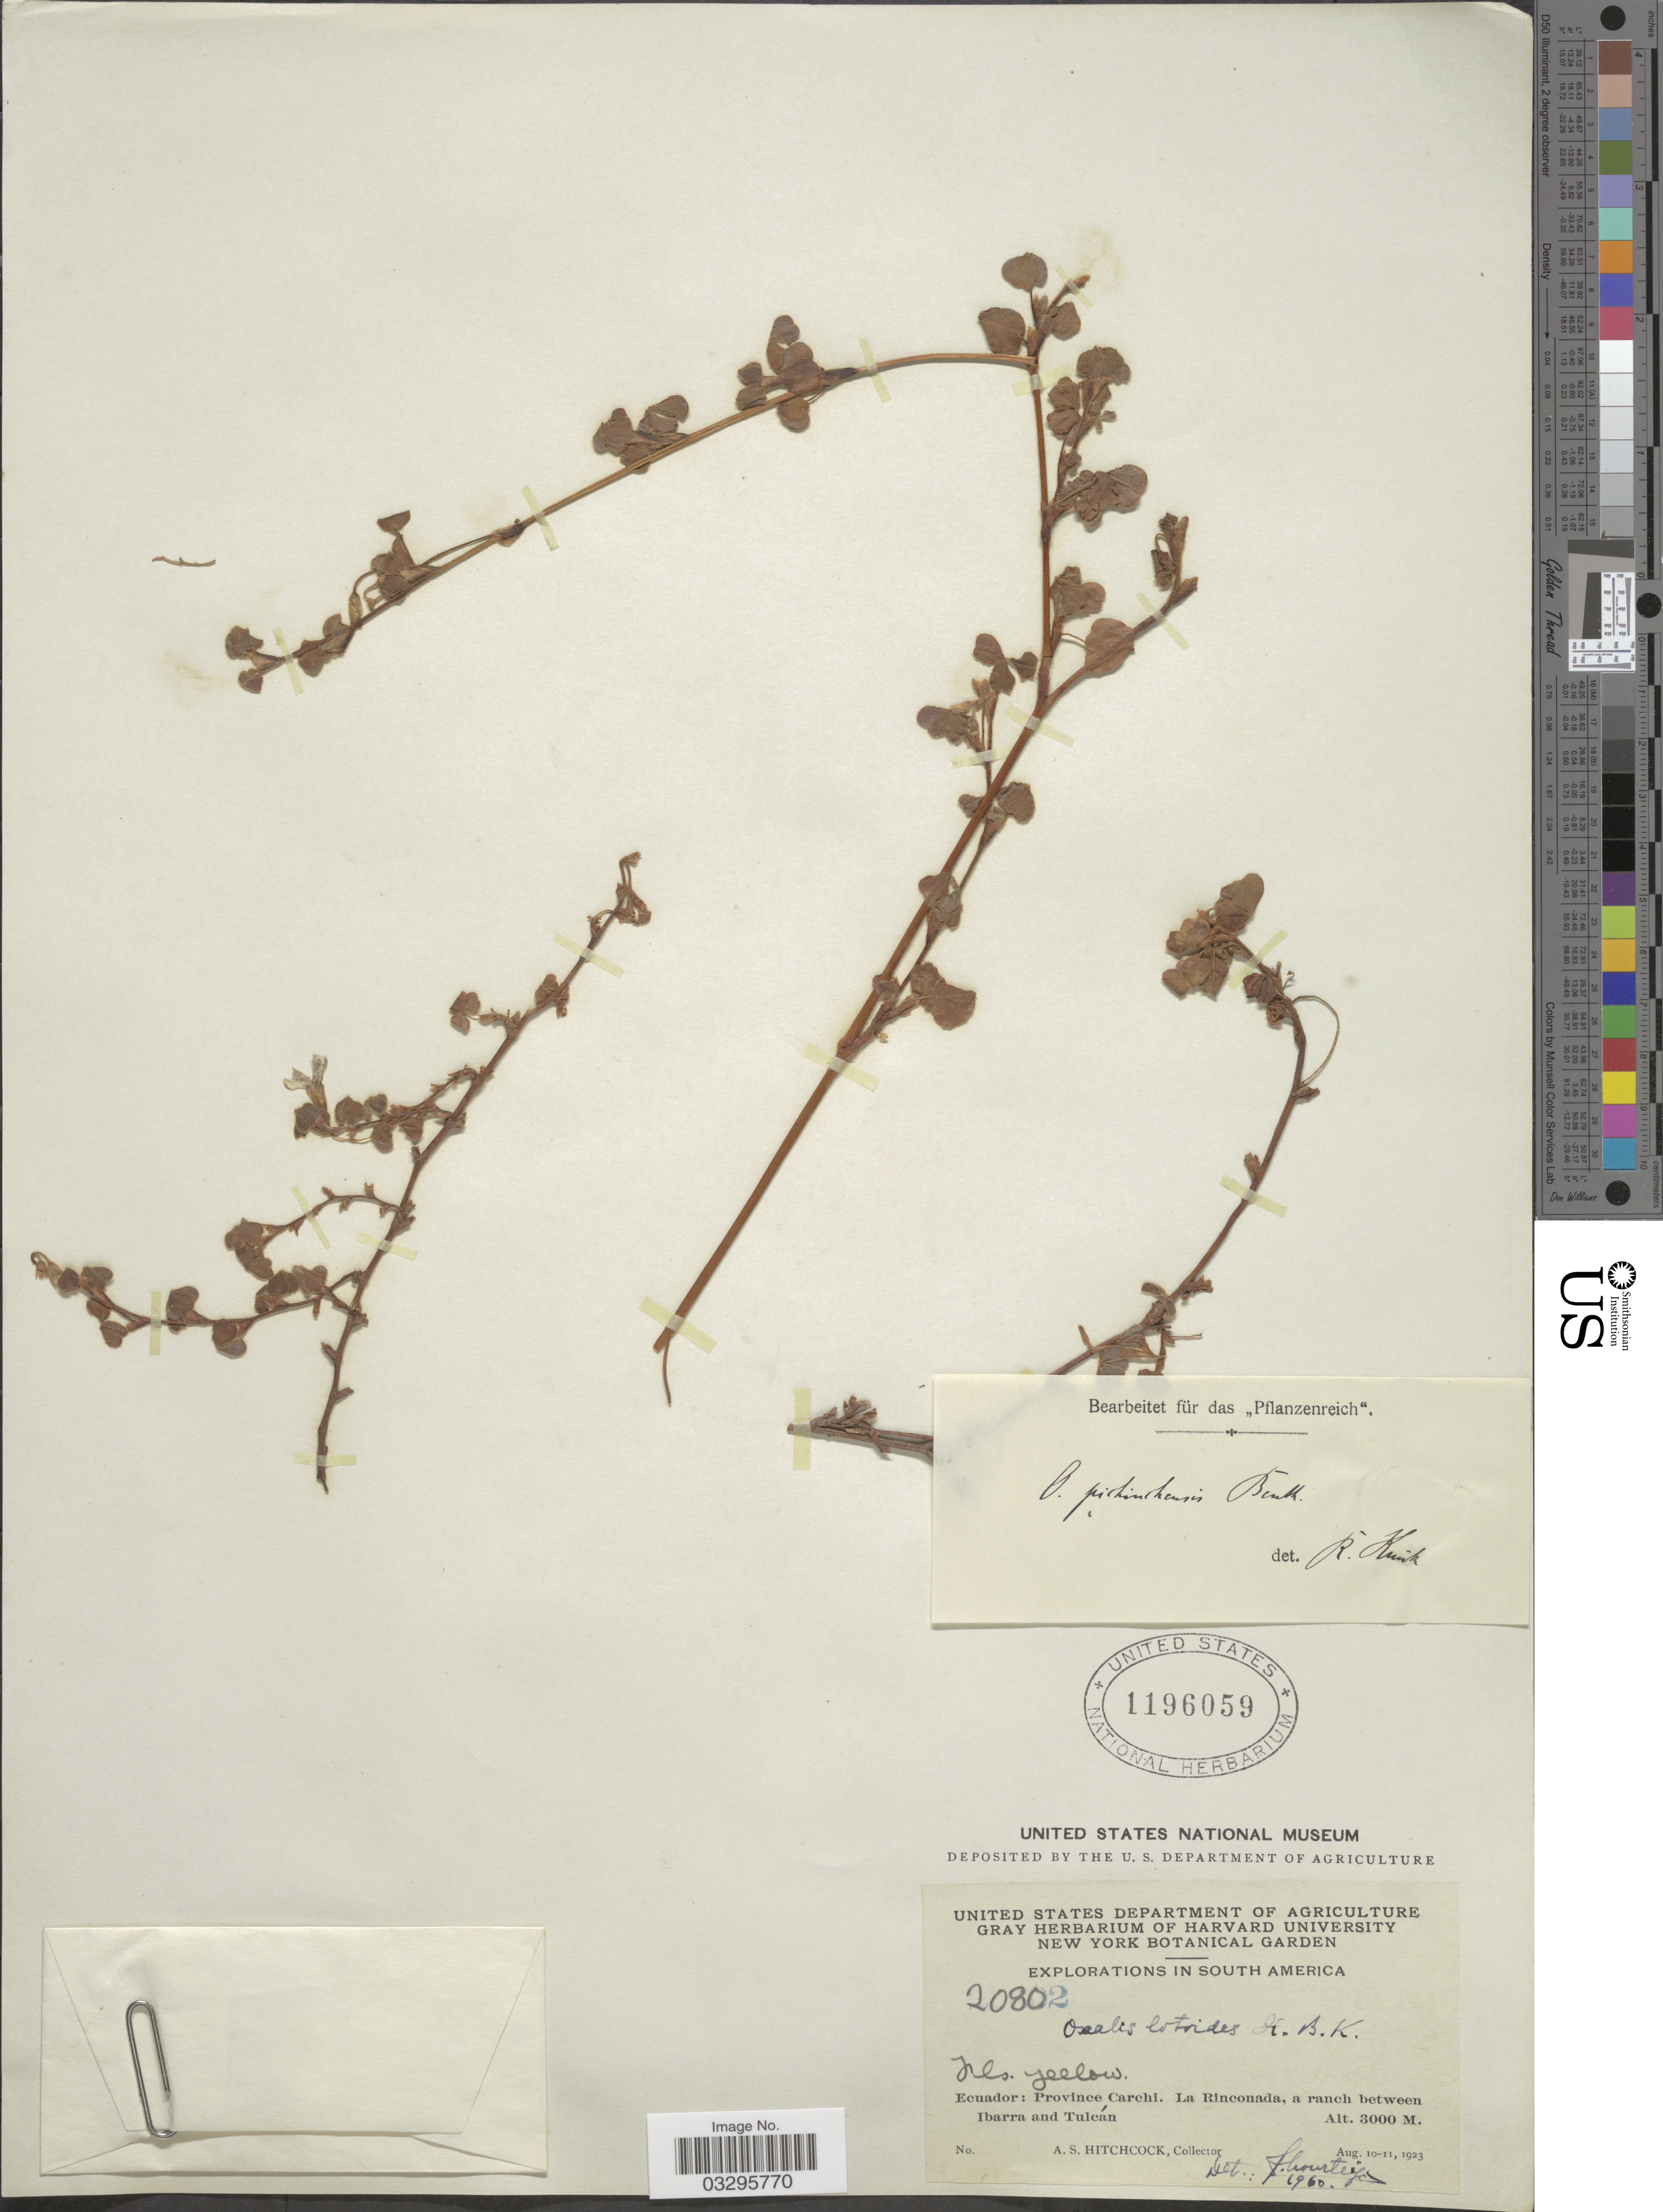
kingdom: Plantae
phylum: Tracheophyta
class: Magnoliopsida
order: Oxalidales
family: Oxalidaceae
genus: Oxalis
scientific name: Oxalis lotoides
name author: Kunth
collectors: A. S. Hitchcock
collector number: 20802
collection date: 1923-08-10/1923-08-11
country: Ecuador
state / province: Carchi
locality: La Rinconada, a ranch between Ibarra and Tulcán.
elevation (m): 3000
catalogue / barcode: US 1196059